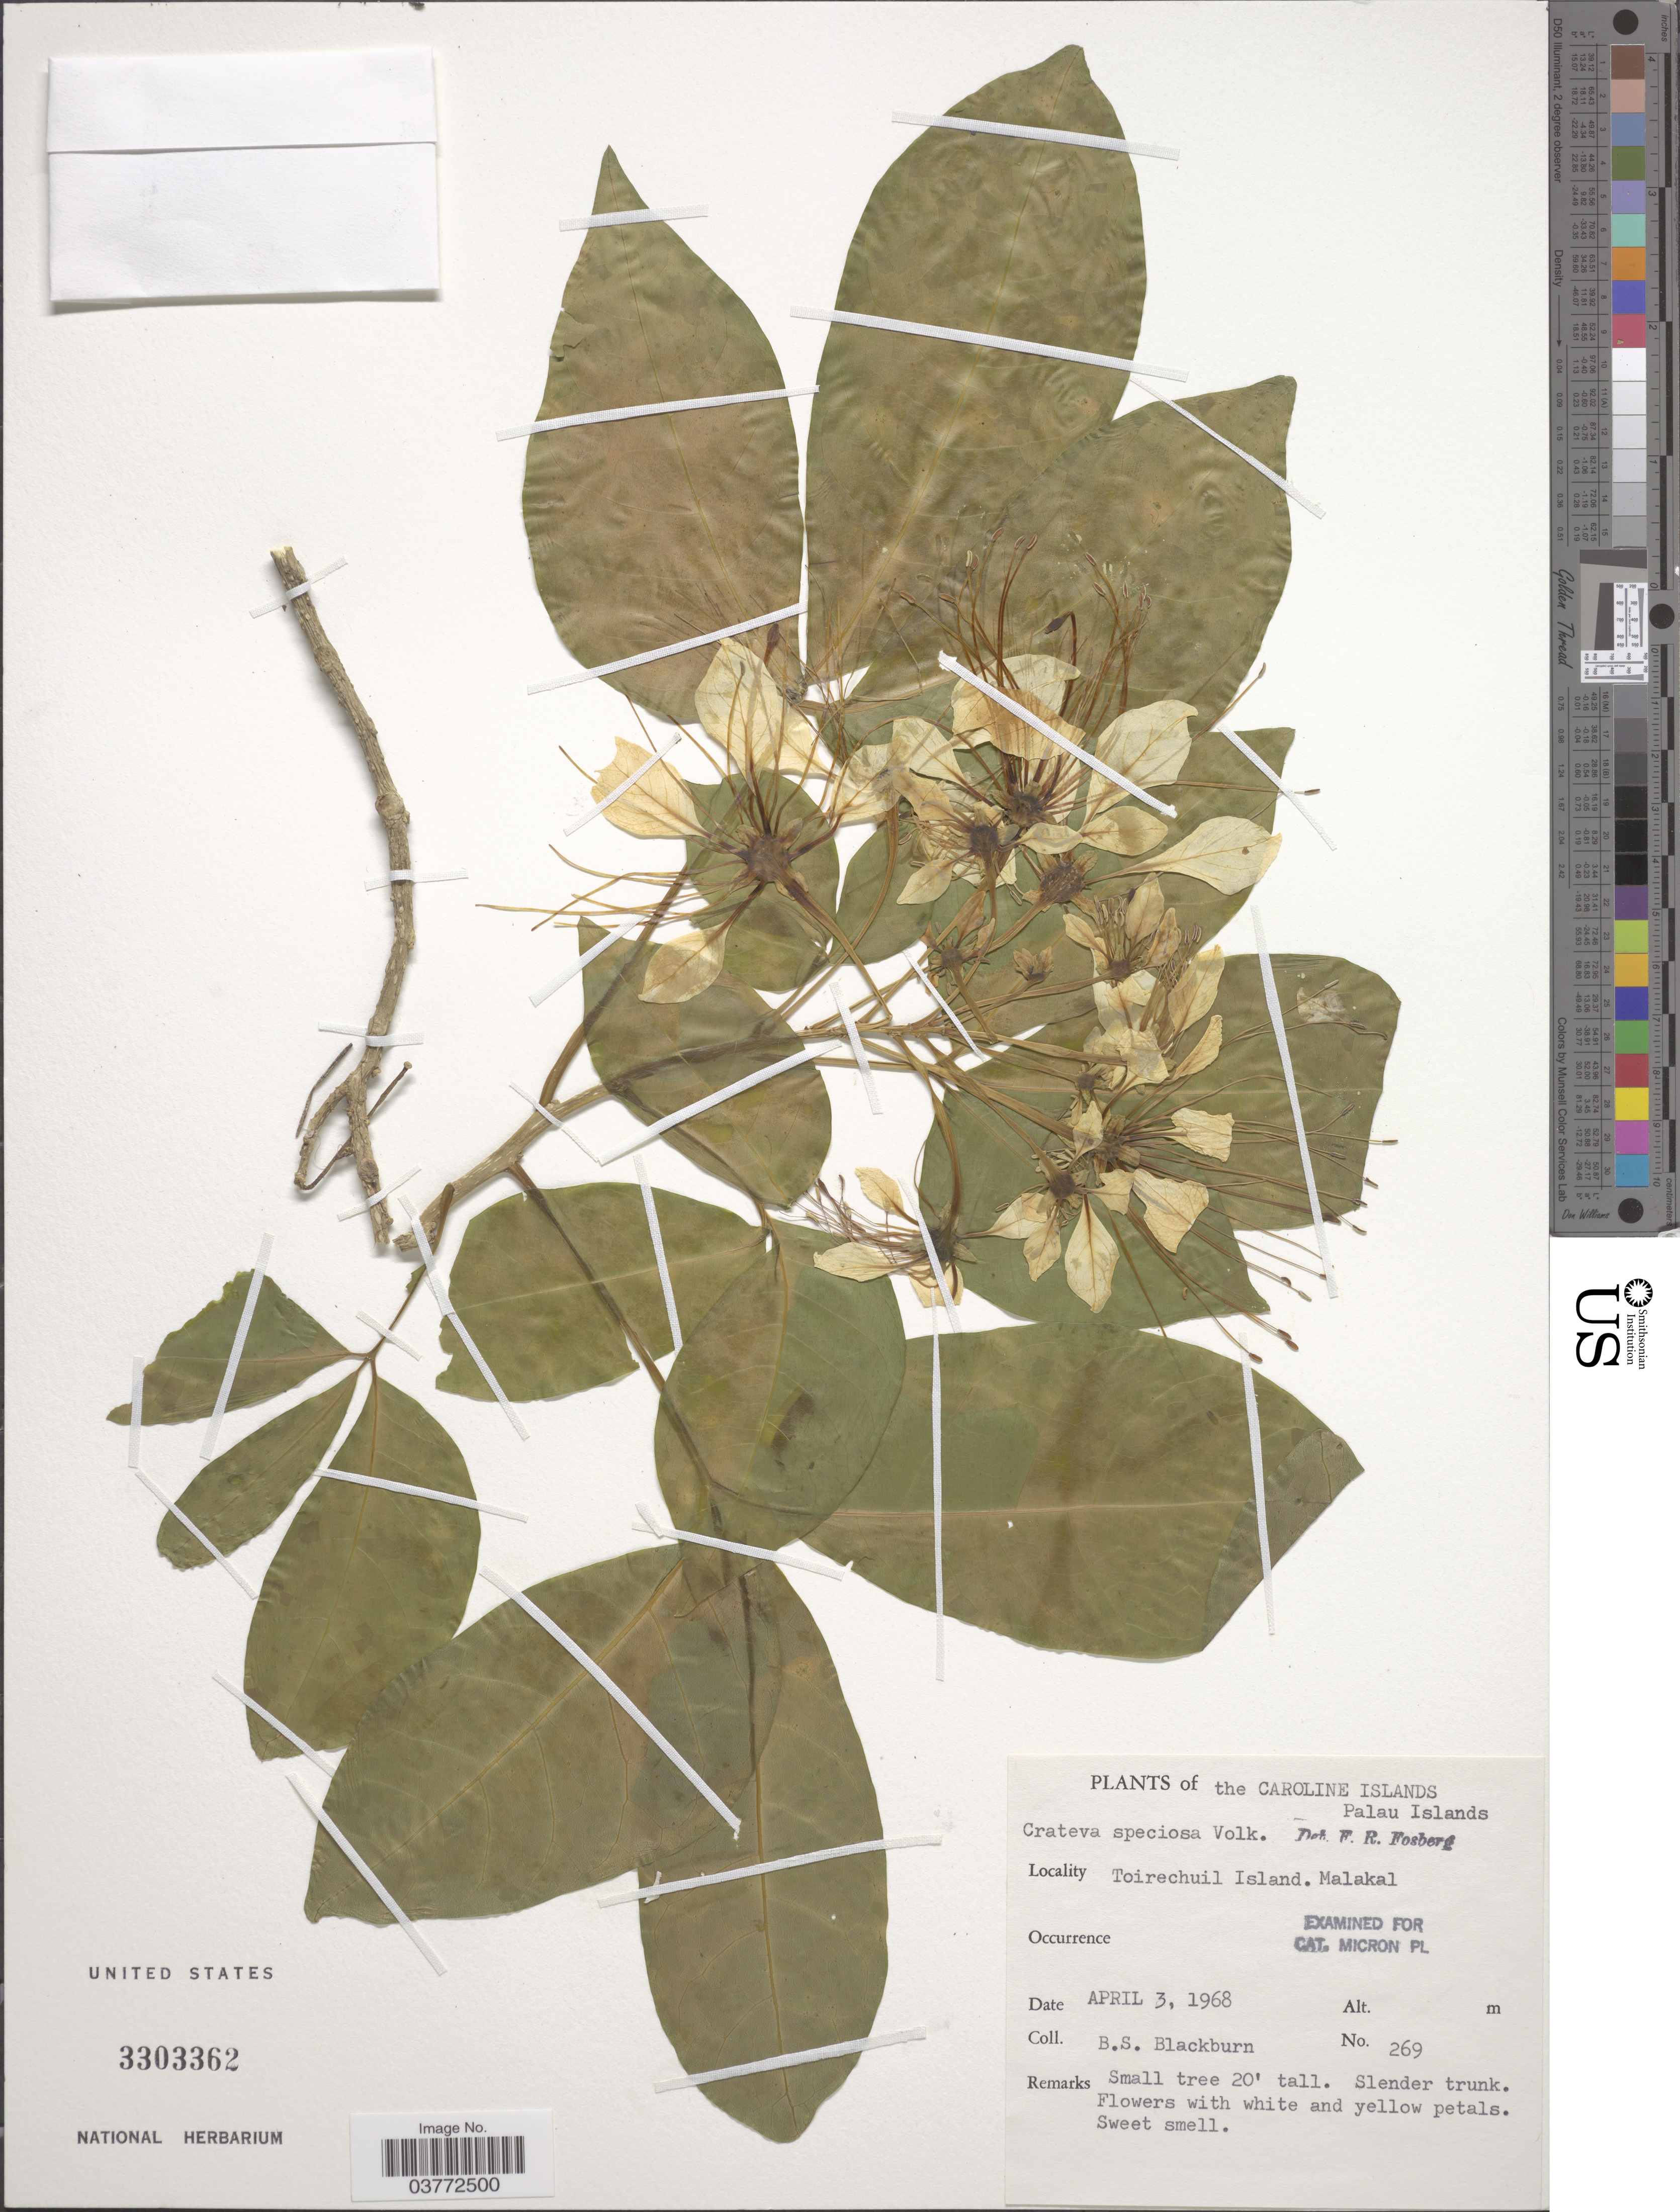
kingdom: Plantae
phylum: Tracheophyta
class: Magnoliopsida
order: Brassicales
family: Capparaceae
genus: Crateva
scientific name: Crateva speciosa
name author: Volkens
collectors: B. S. Blackburn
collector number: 269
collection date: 1968-04-03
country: Palau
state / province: Koror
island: Ngemelachel [Malakal]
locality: The Caroline Islands. Palau Islands. Toirechuil Island. Malakal.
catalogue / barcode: US 3303362